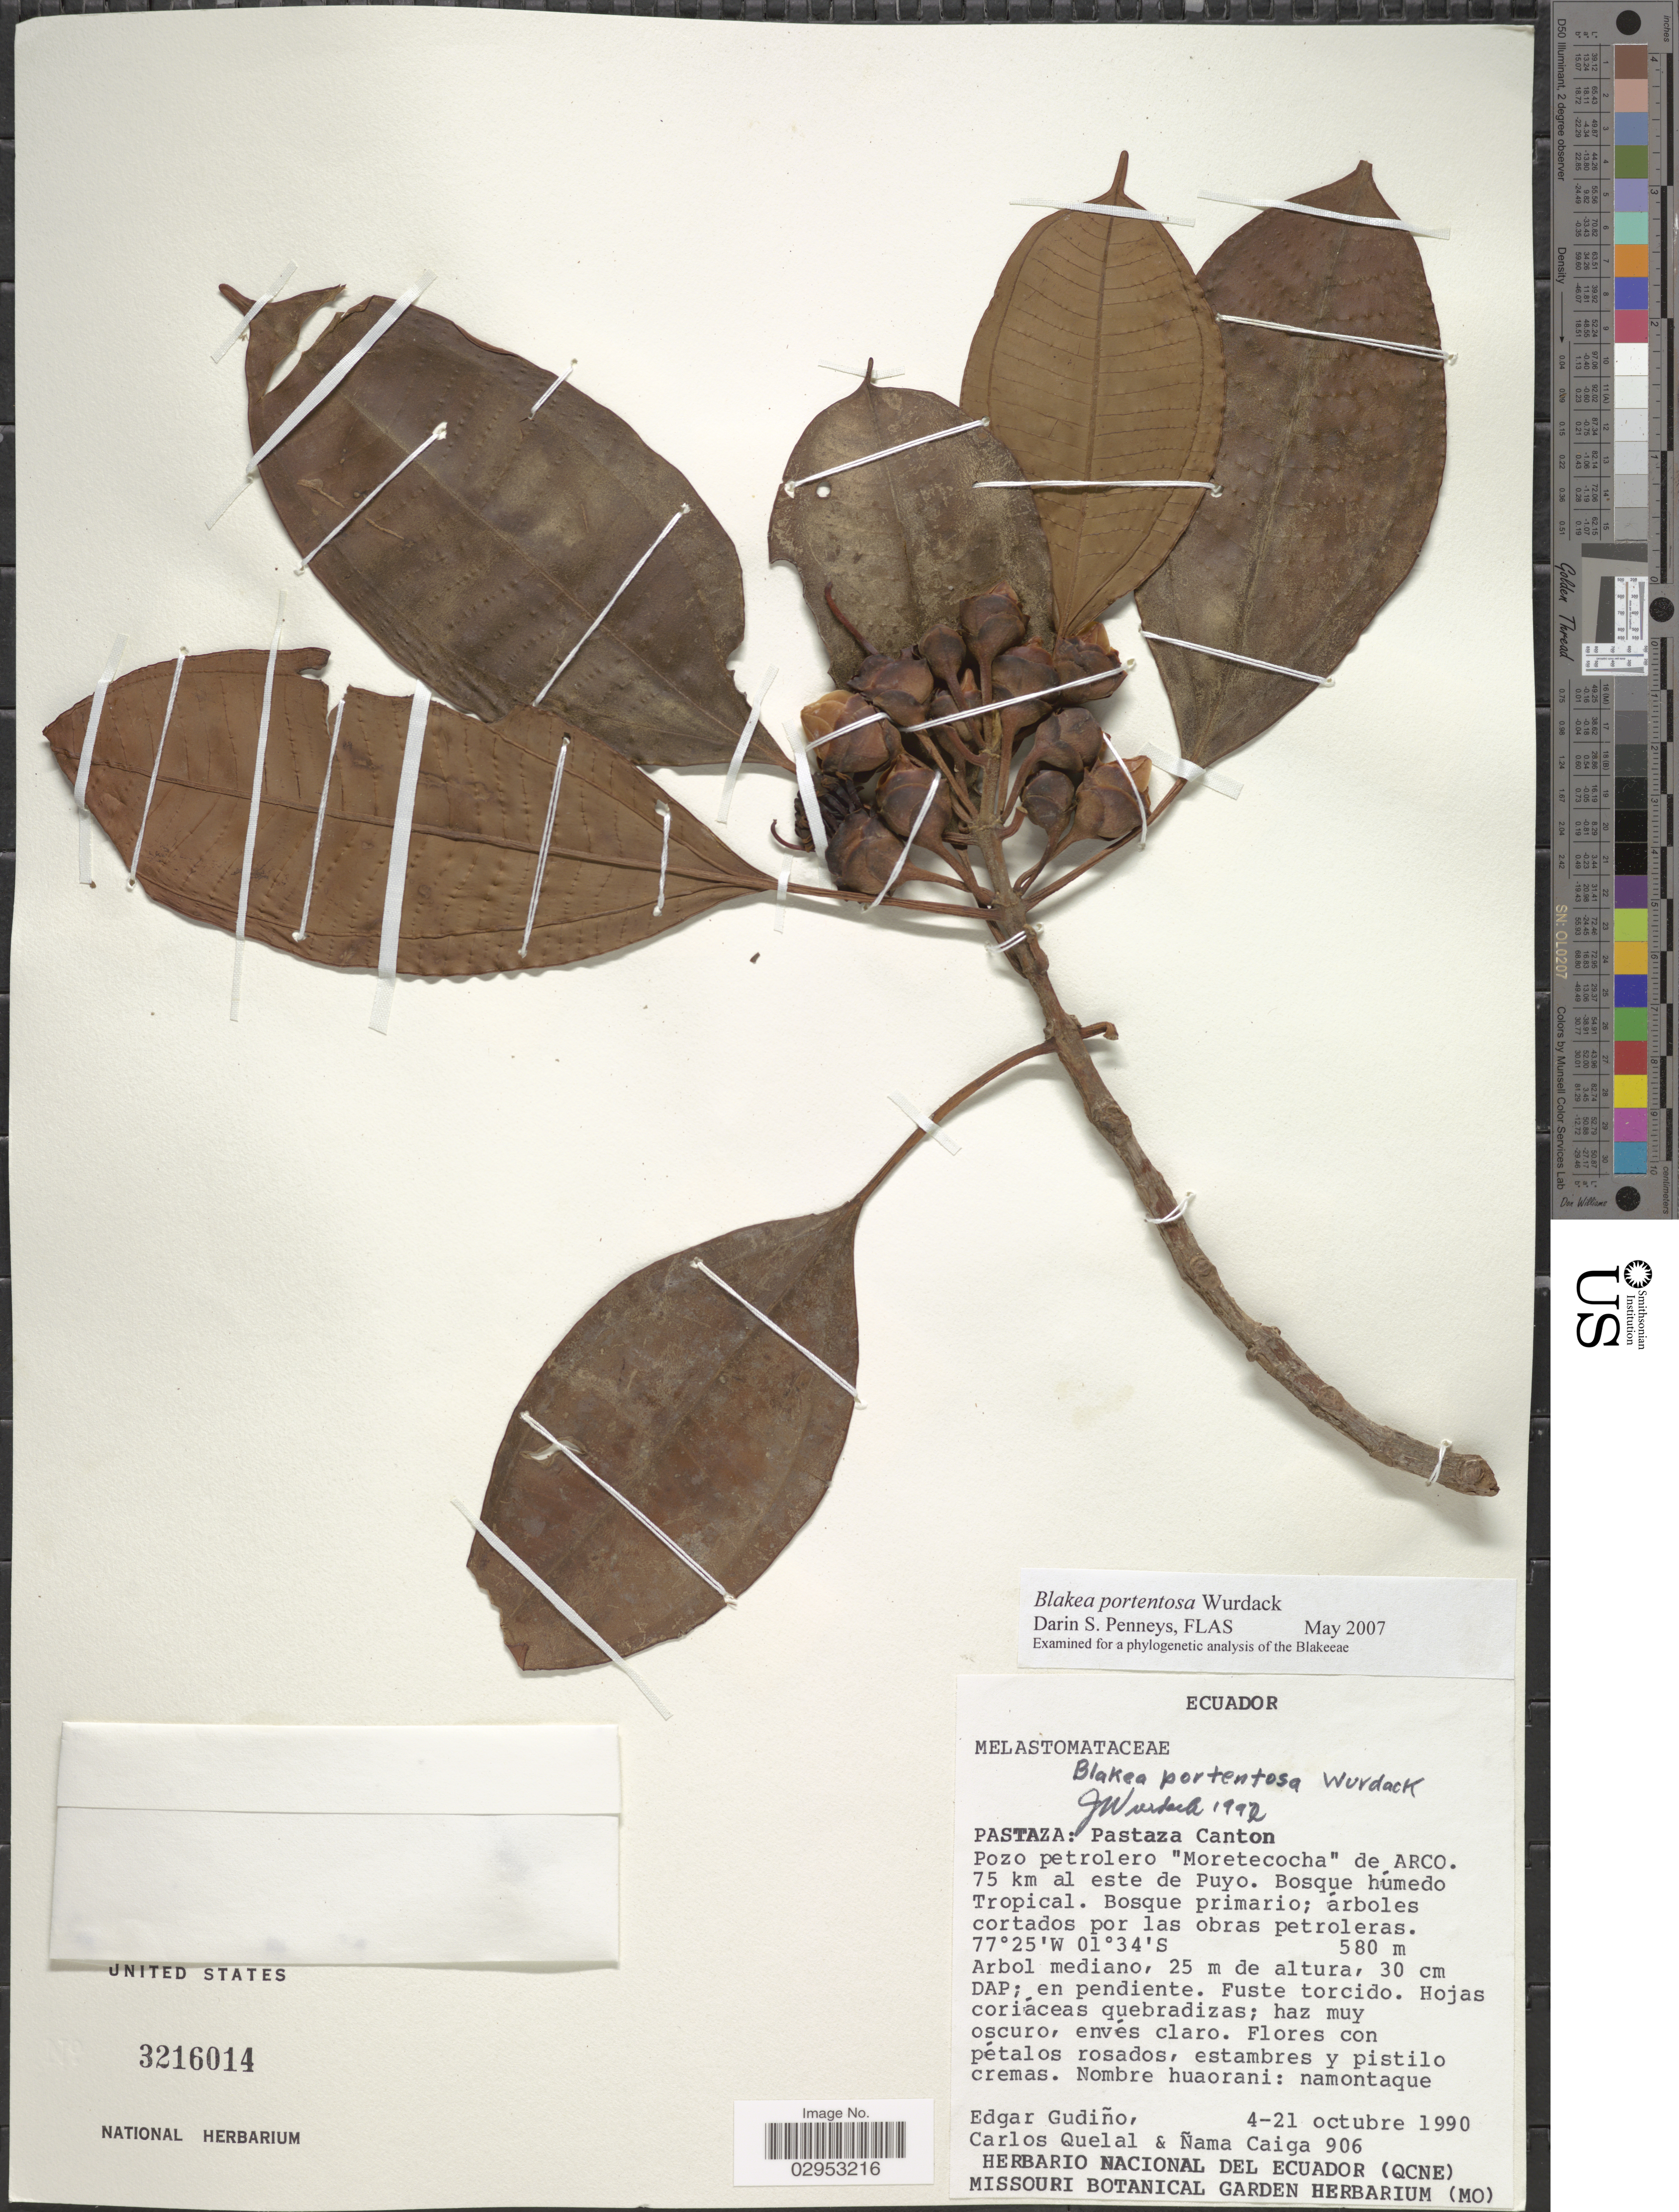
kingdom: Plantae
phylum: Tracheophyta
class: Magnoliopsida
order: Myrtales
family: Melastomataceae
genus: Blakea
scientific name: Blakea portentosa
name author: Wurdack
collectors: E. Gudiño, C. Quelal & Ñ. Caiga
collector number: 906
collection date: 1990-10-04/1990-10-21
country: Ecuador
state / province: Pastaza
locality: Pastaza Canton. Pozo petrolero "Moretecocha" de ARCO. 75 km al este de Puyo. Bosque húmedo Tropical.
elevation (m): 580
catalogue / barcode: US 3216014